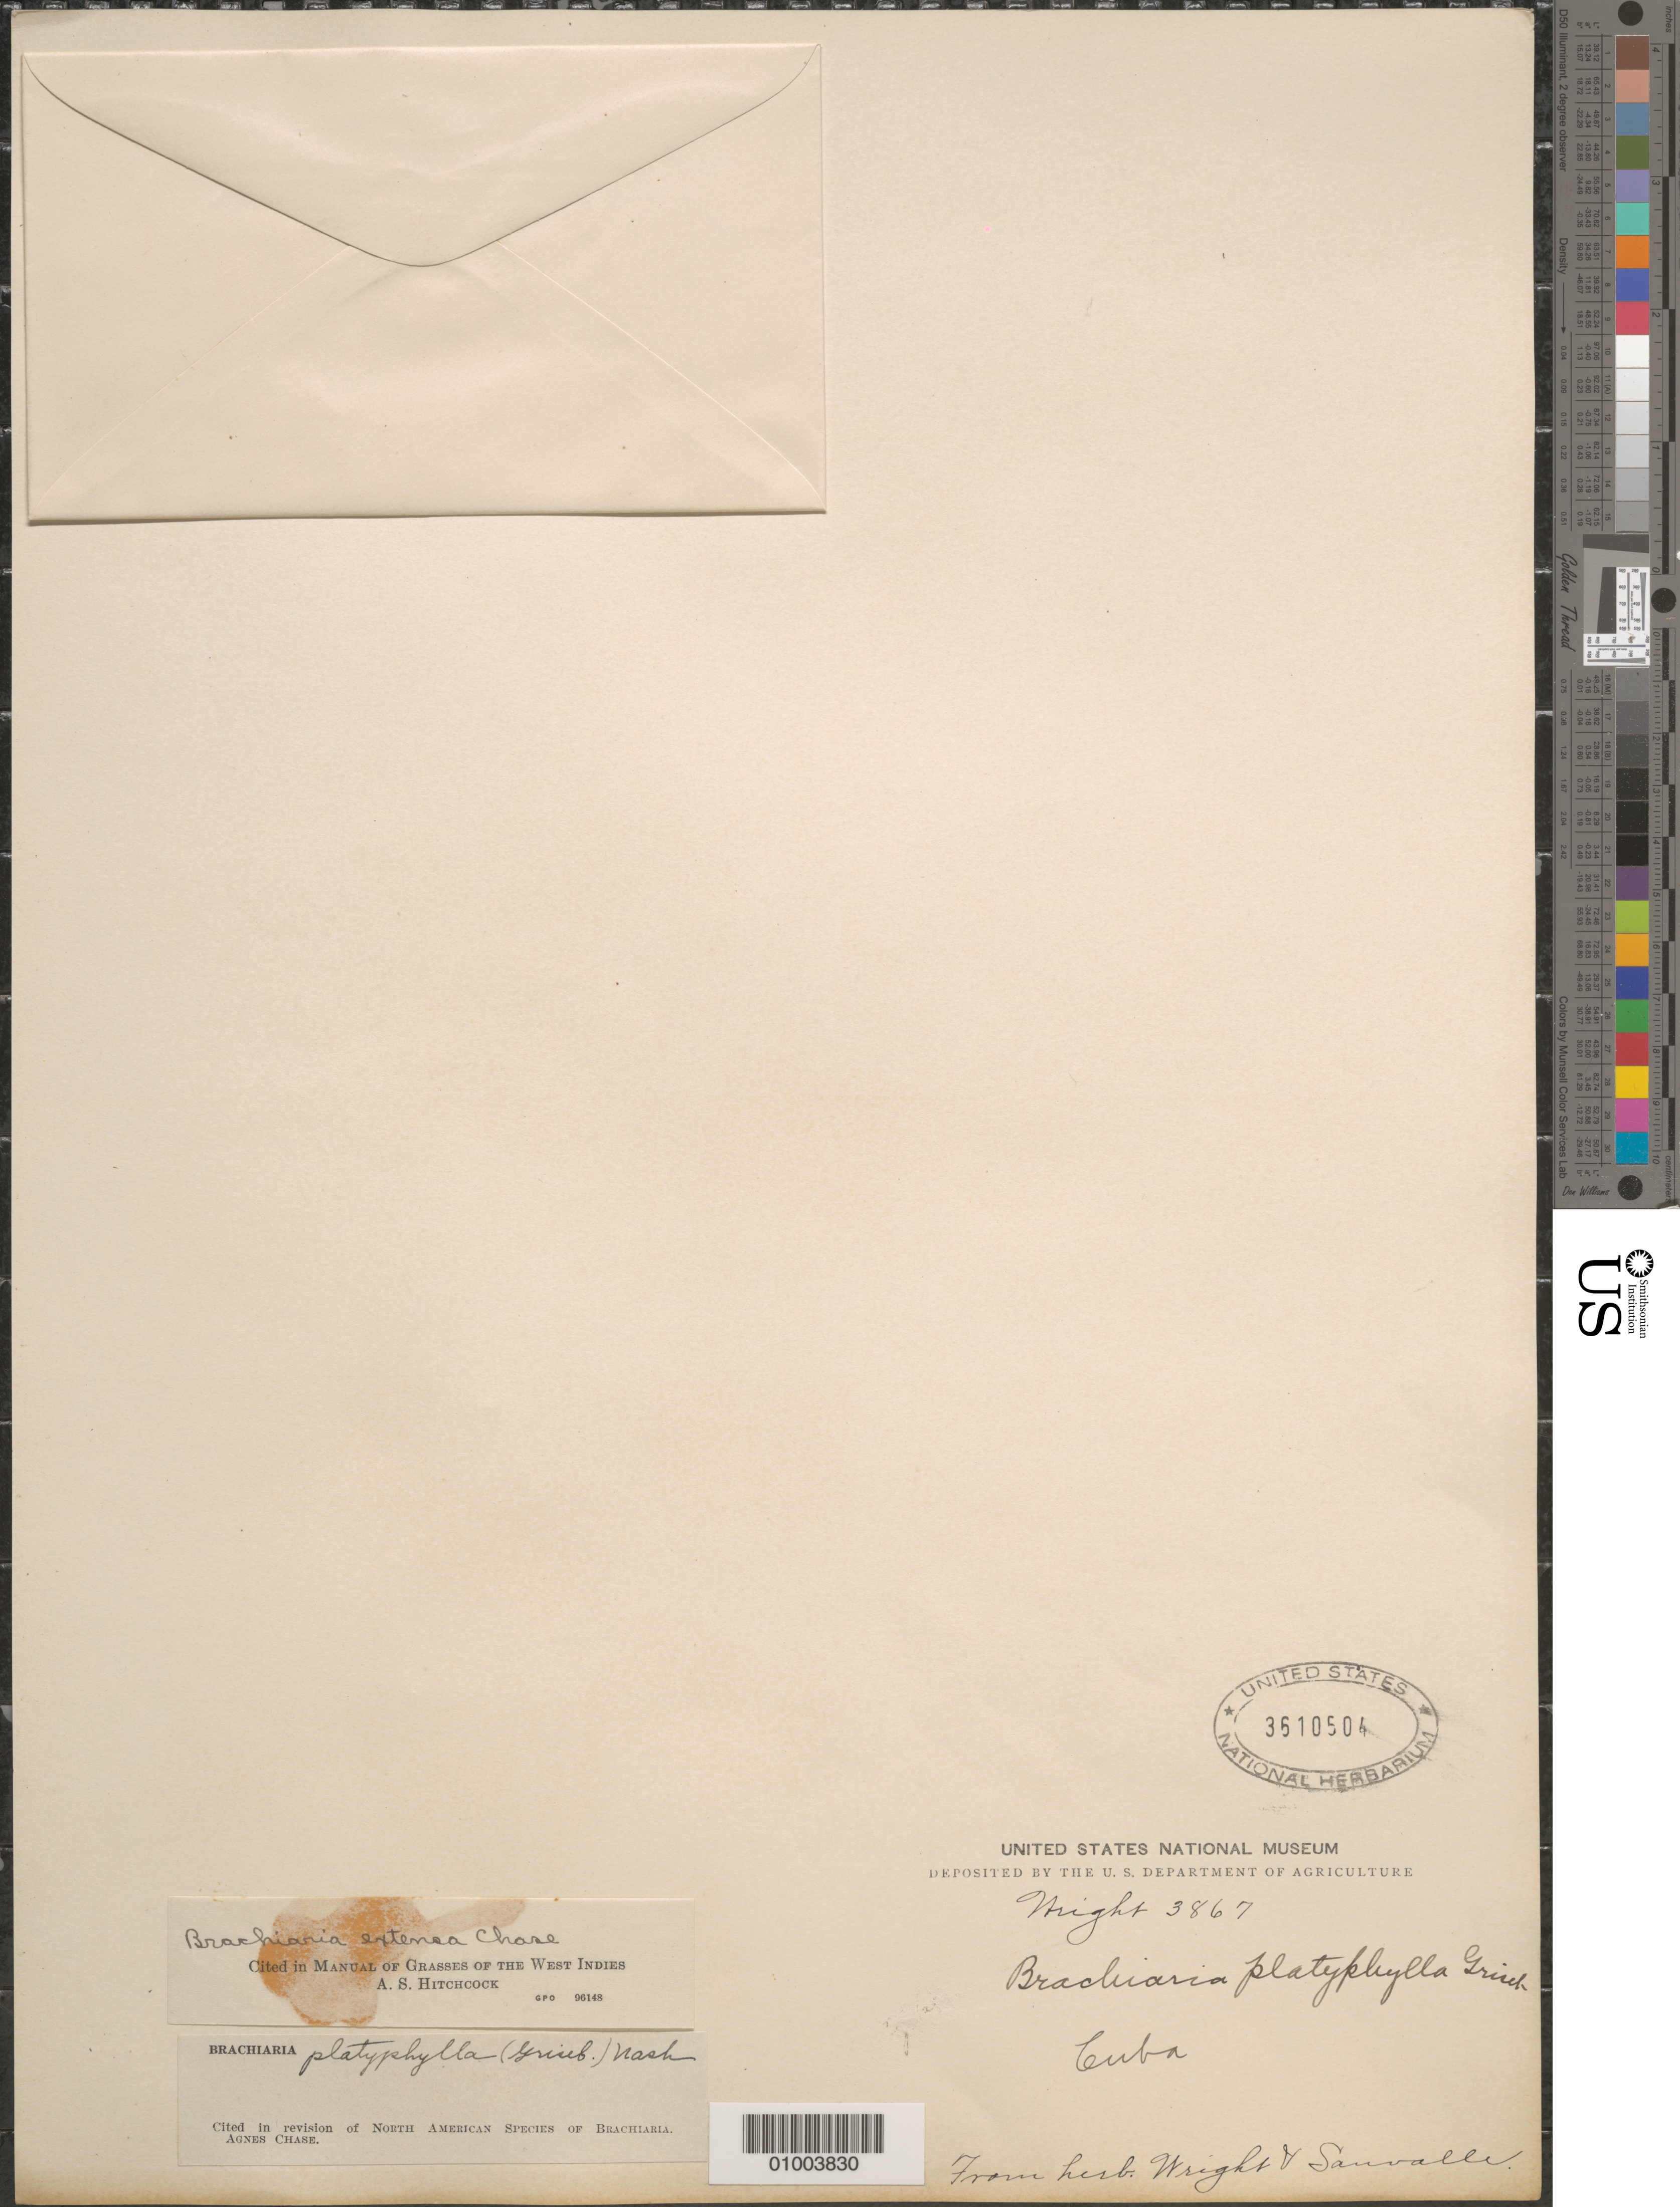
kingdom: Plantae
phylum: Tracheophyta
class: Liliopsida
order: Poales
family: Poaceae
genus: Urochloa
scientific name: Urochloa platyphylla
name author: (Munro ex C. Wright) R.D. Webster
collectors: C. Wright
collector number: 3867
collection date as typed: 1865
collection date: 1865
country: Cuba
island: Cuba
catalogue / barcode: US 3610504